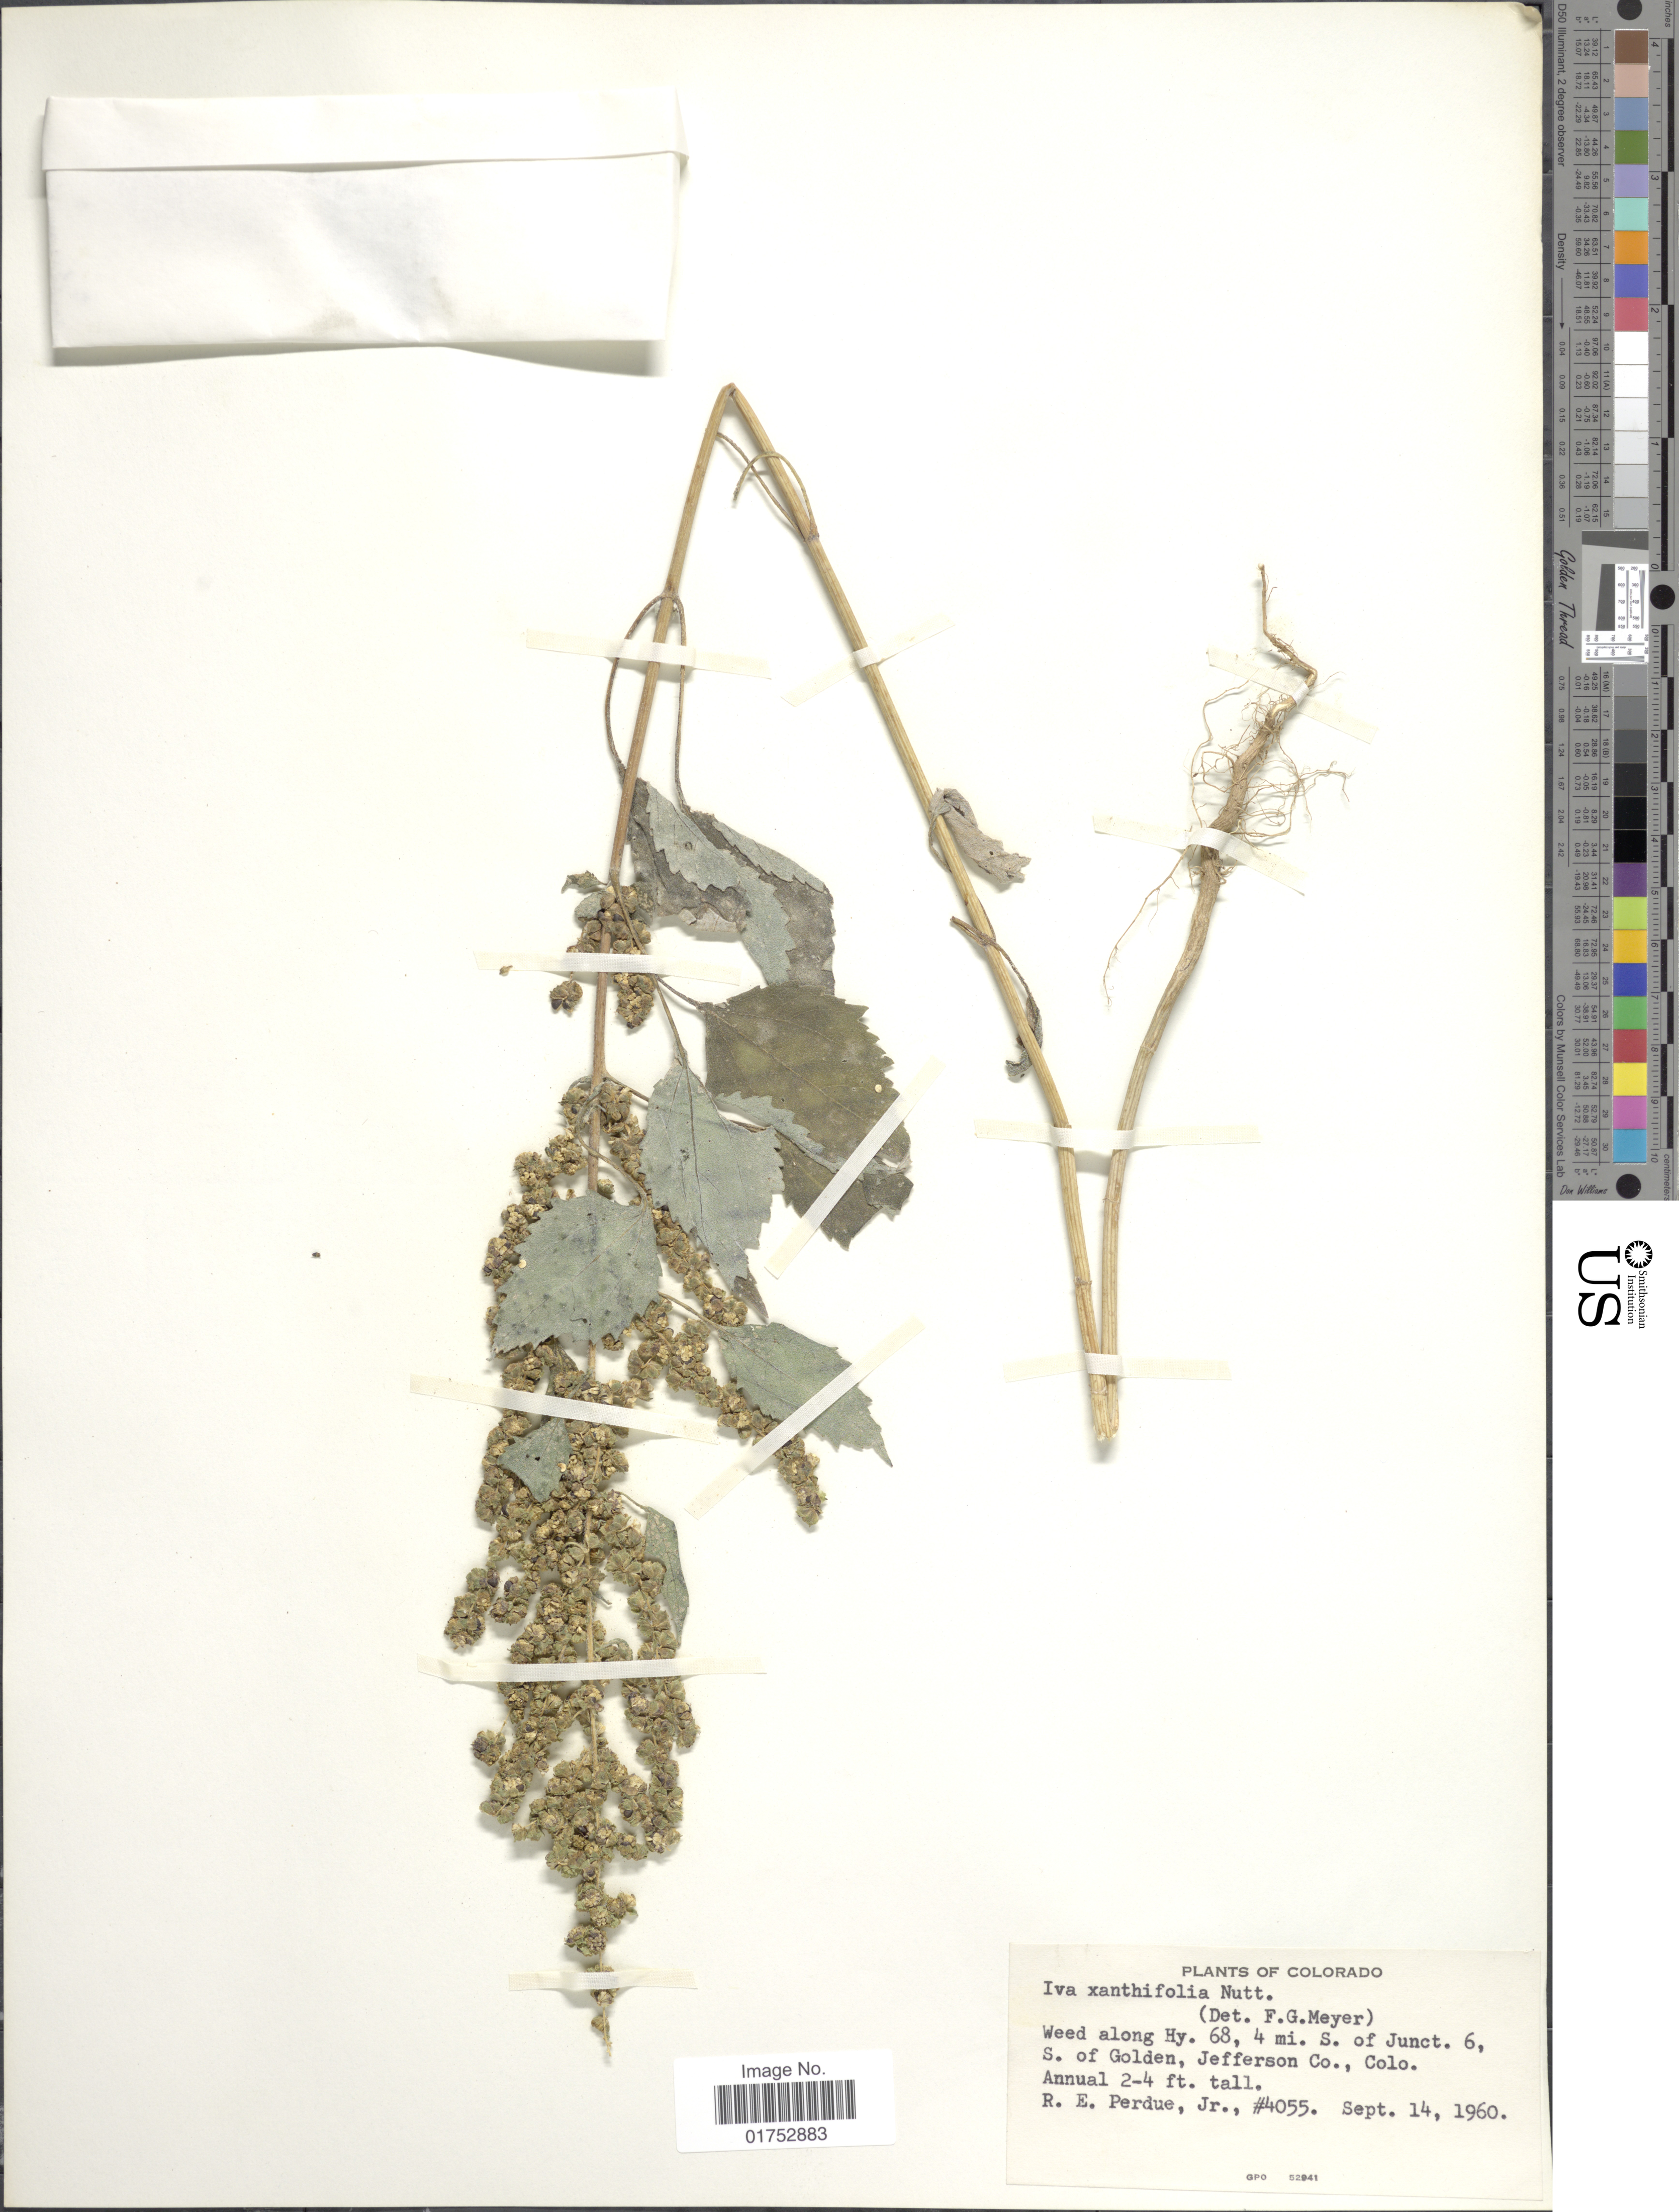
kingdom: Plantae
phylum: Tracheophyta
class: Magnoliopsida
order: Asterales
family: Asteraceae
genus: Iva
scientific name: Iva xanthifolia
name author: Nutt.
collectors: R. E. Perdue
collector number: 4055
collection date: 1960-09-14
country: United States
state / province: Colorado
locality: Along Hy 68, 4 mi S of Junct. 6. S. of Golden, Jefferson Co., Colo.